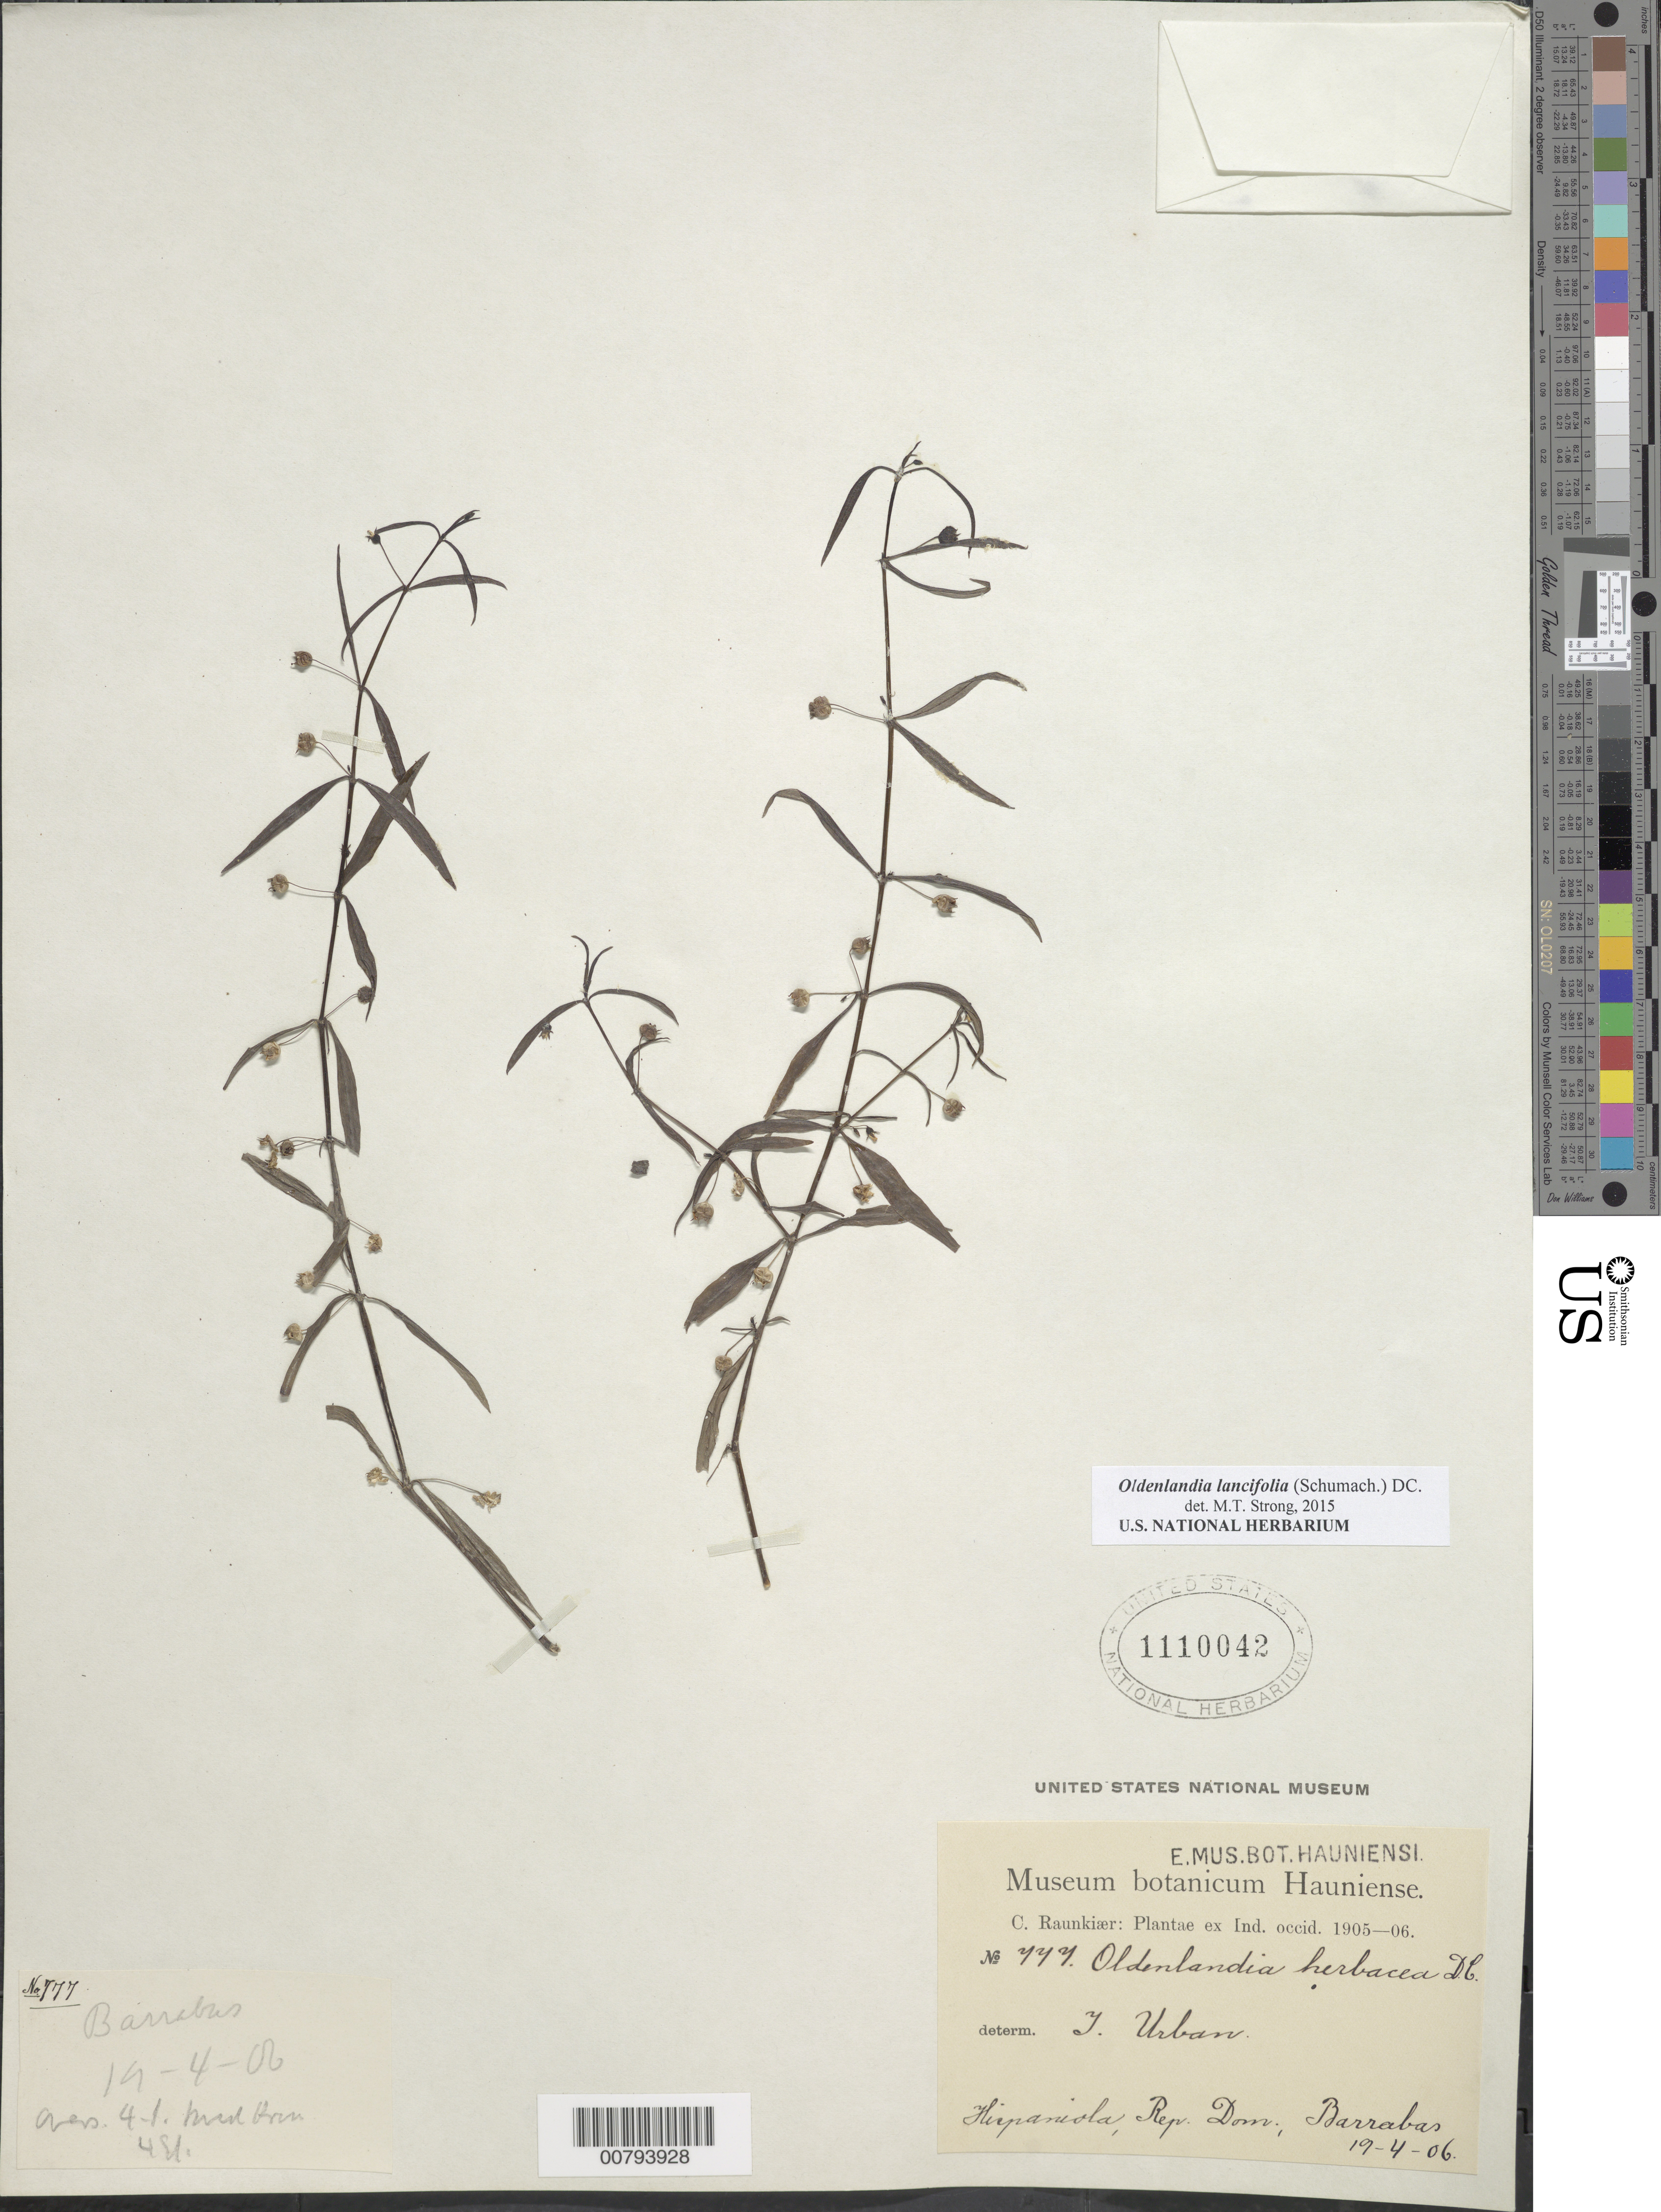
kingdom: Plantae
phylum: Tracheophyta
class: Magnoliopsida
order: Gentianales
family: Rubiaceae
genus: Oldenlandia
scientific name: Oldenlandia uniflora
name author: L.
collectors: C. C. Raunkiaer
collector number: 777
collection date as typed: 19 Apr 1906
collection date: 1906-04-19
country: Dominican Republic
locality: Hispaniola; Barrabas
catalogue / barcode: US 1110042